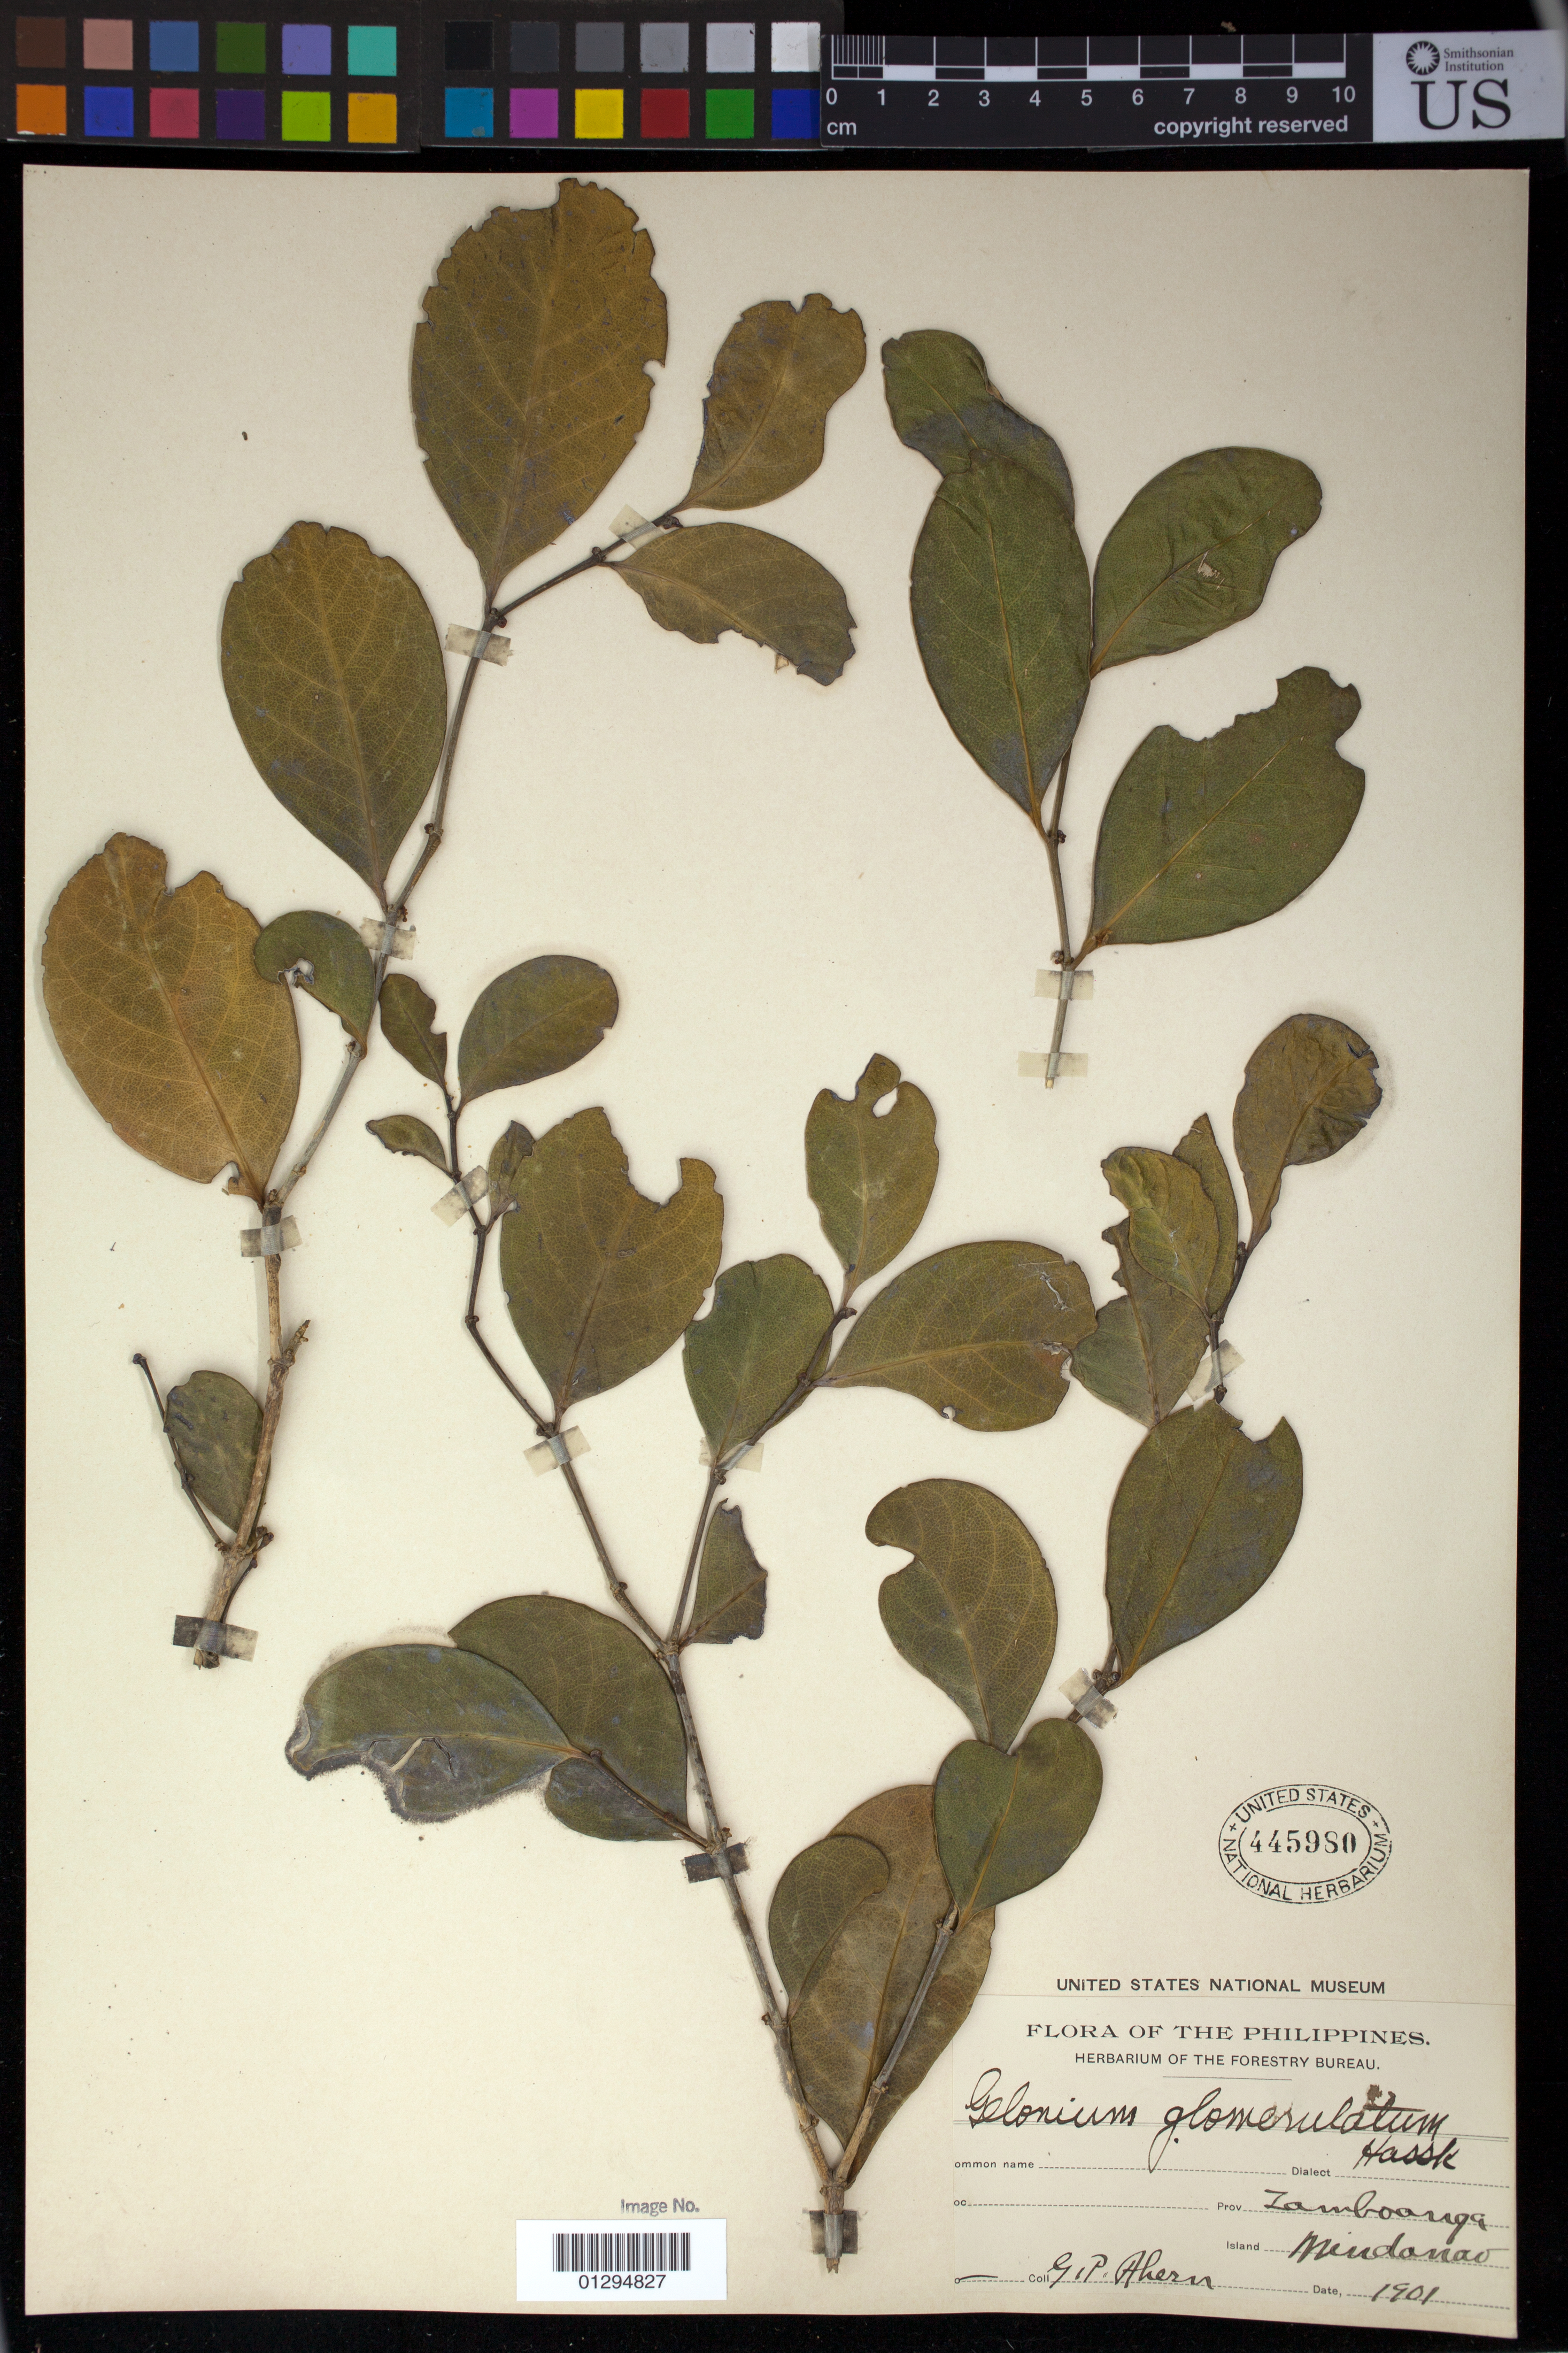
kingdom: Plantae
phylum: Tracheophyta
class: Magnoliopsida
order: Malpighiales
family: Euphorbiaceae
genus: Suregada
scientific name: Suregada glomerulata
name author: (Blume) Baill.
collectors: G. Ahern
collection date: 1901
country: Philippines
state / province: Zamboanga Peninsula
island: Mindanao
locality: Zamboanga, Mindanao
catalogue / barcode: US 445980